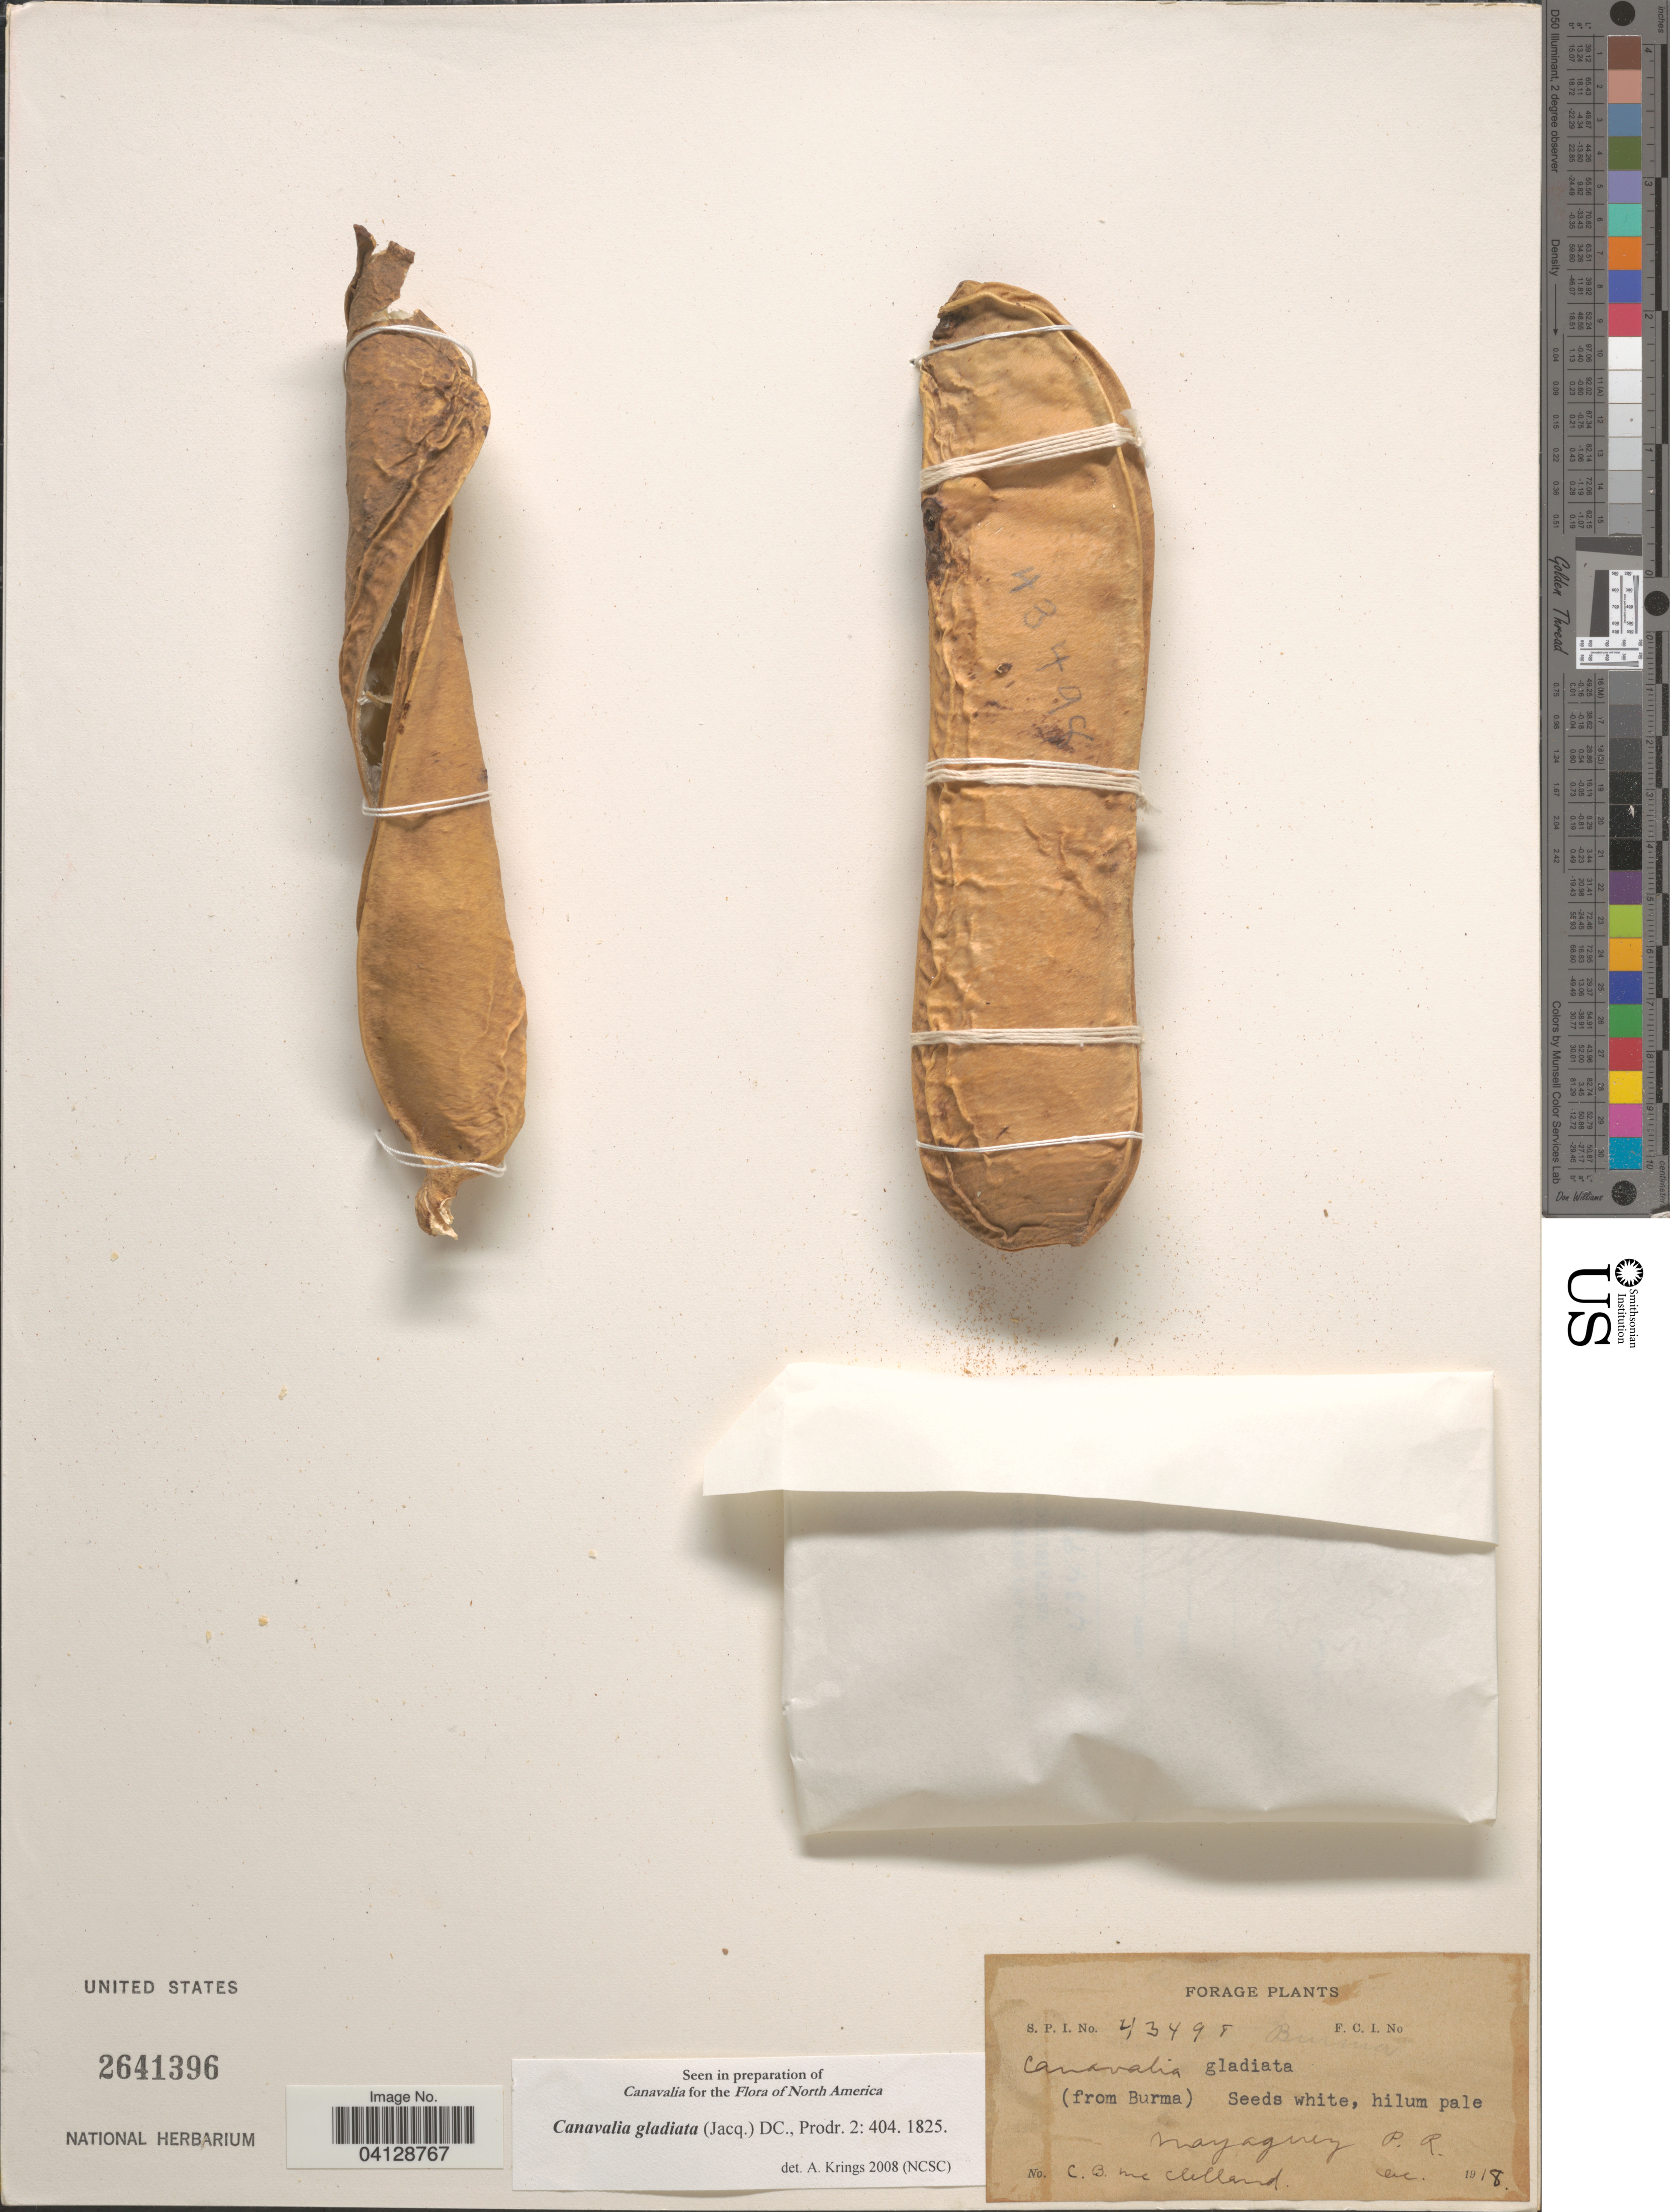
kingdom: Plantae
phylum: Tracheophyta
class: Magnoliopsida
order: Fabales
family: Fabaceae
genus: Canavalia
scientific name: Canavalia gladiata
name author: (Jacq.) DC.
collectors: C. McClelland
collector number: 43495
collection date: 1918-12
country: Puerto Rico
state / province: Mayagüez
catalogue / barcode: US 2641396